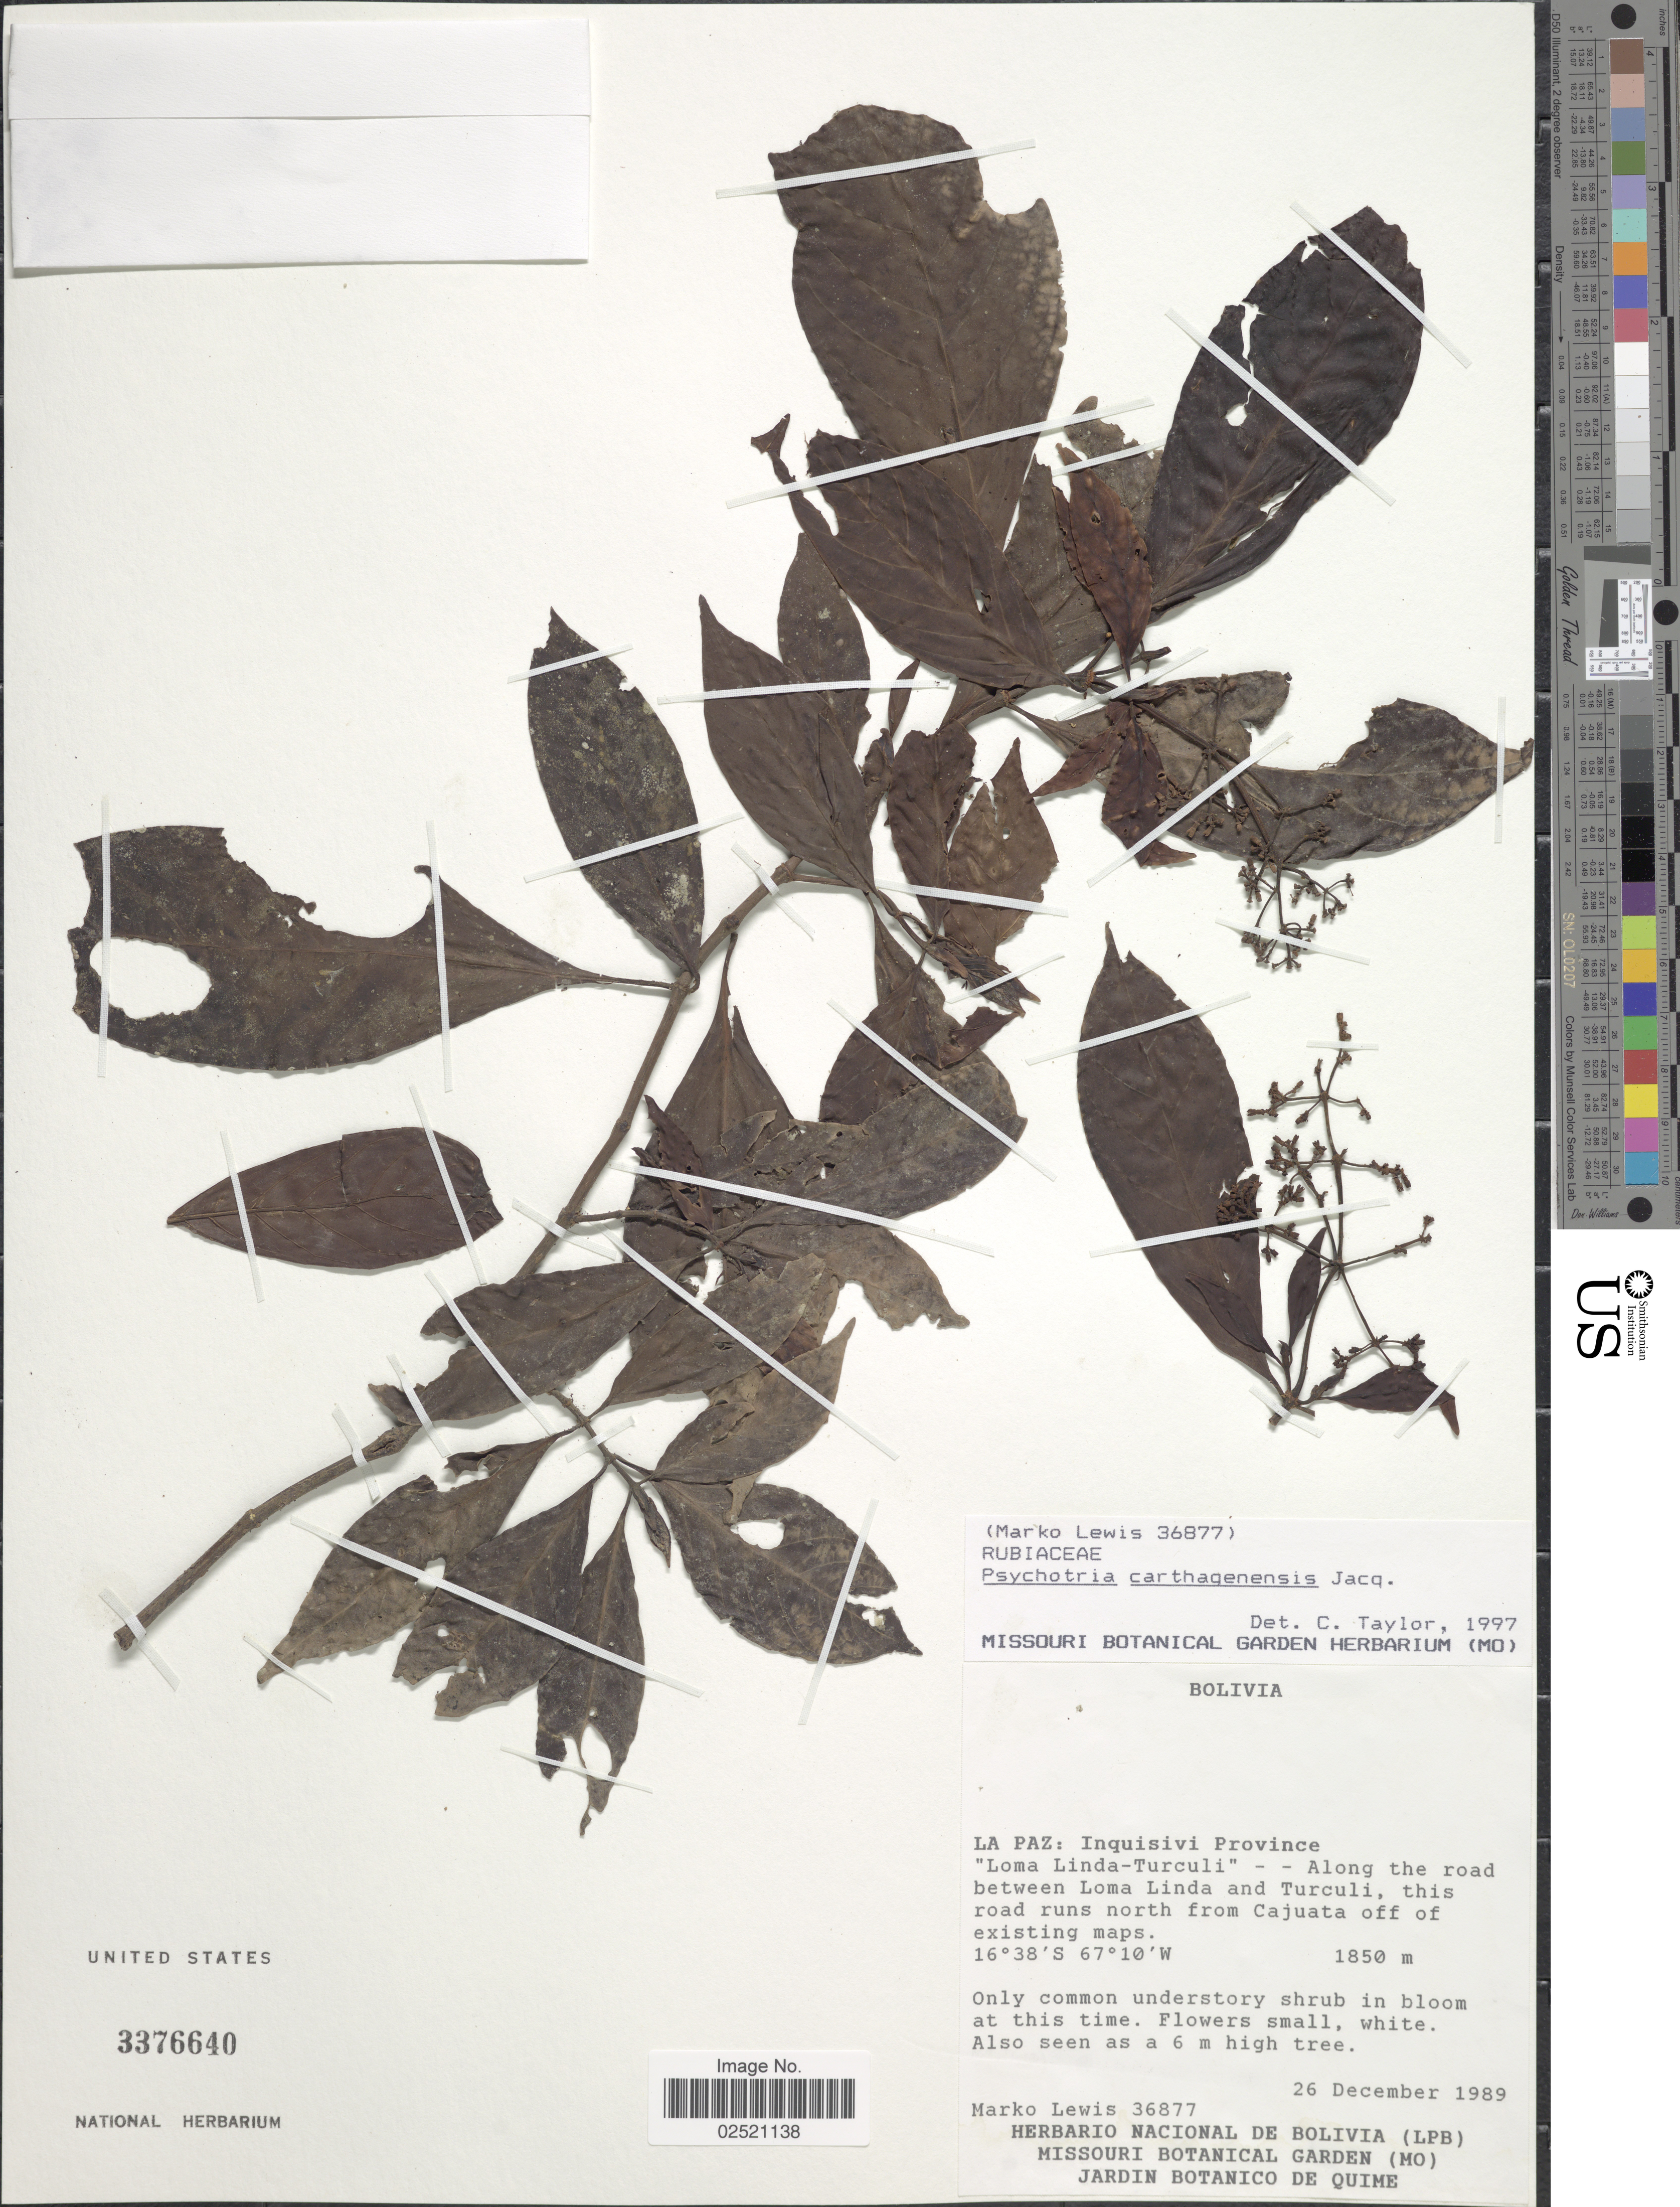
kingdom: Plantae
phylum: Tracheophyta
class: Magnoliopsida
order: Gentianales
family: Rubiaceae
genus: Psychotria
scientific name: Psychotria carthagenensis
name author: Jacq.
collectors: M. A. Lewis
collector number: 36877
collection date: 1989-12-26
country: Bolivia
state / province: La Paz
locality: Inquisivi Province, "Loma Linda-Turculi", along the road between Loma Lina and Turculi, this road runs north from Cajuata off of existing maps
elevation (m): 1850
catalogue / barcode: US 3376640